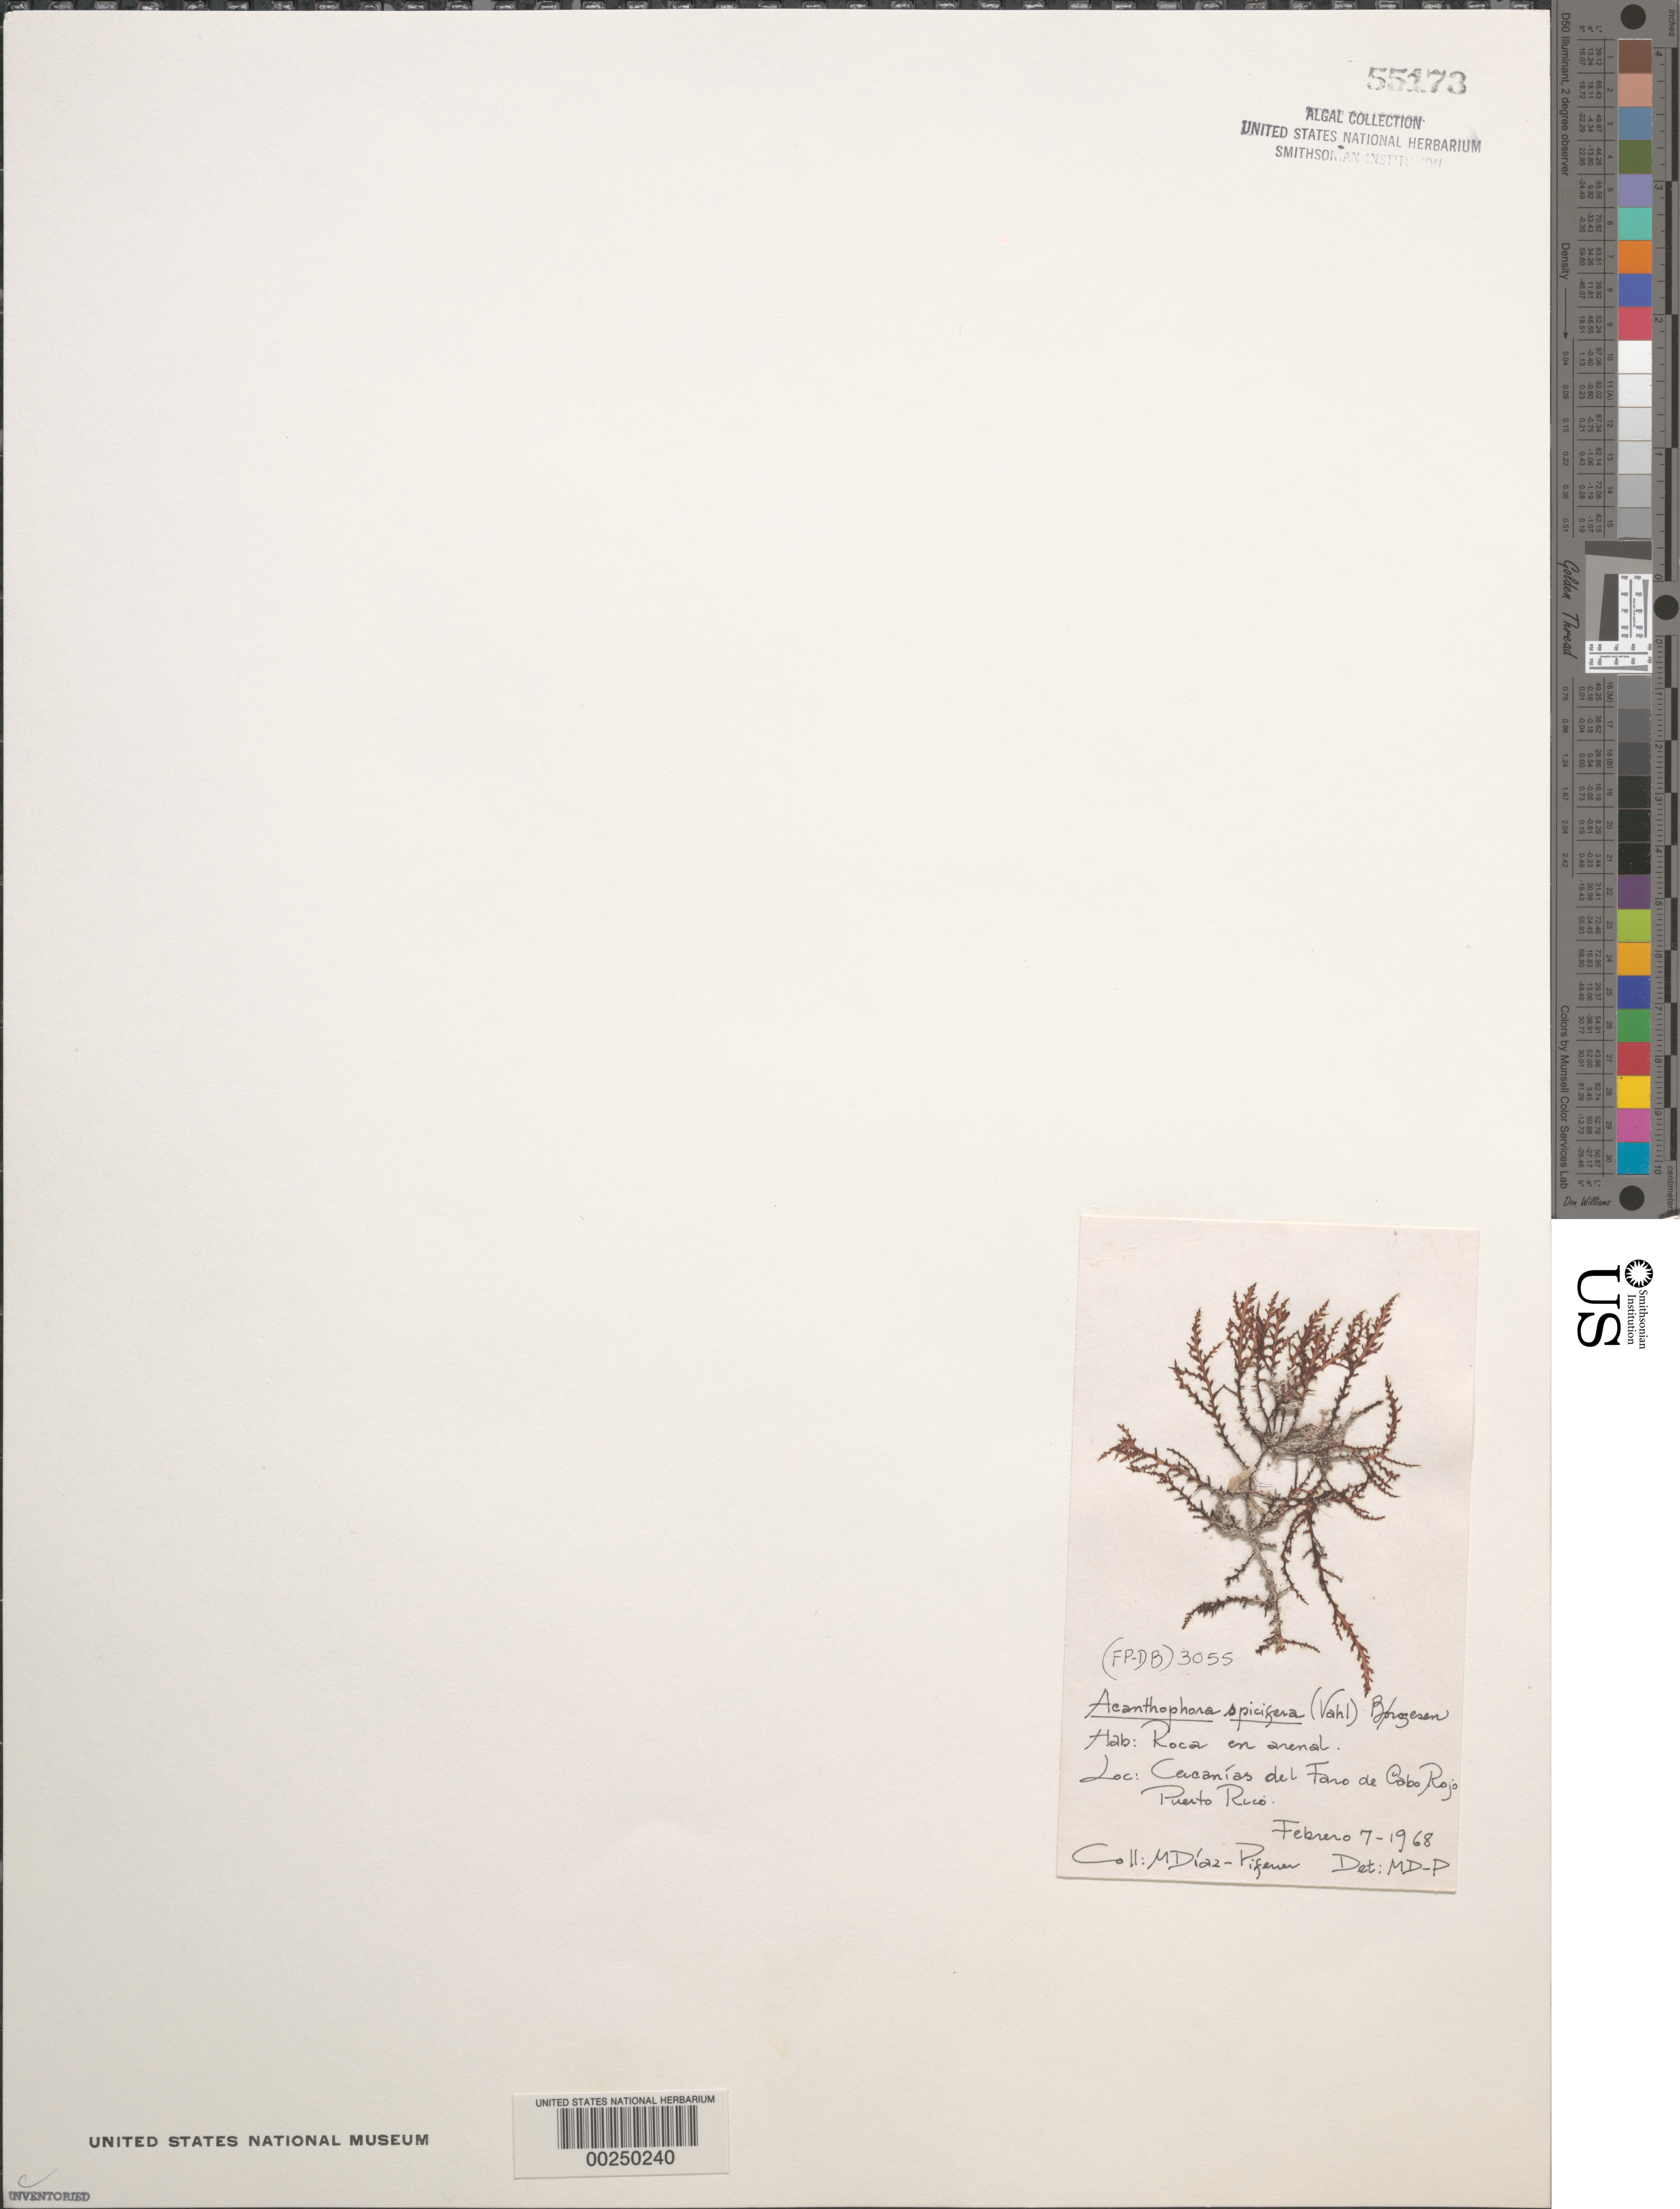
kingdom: Plantae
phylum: Rhodophyta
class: Florideophyceae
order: Ceramiales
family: Rhodomelaceae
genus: Acanthophora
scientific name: Acanthophora spicifera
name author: (Vahl) Børgesen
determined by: Diaz-Piferrer, M.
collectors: M. Diaz-Piferrer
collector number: (fp-db) 3055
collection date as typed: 07 Feb 1968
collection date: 1968-02-07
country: Puerto Rico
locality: Faro de cabo rojo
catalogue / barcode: US 55173